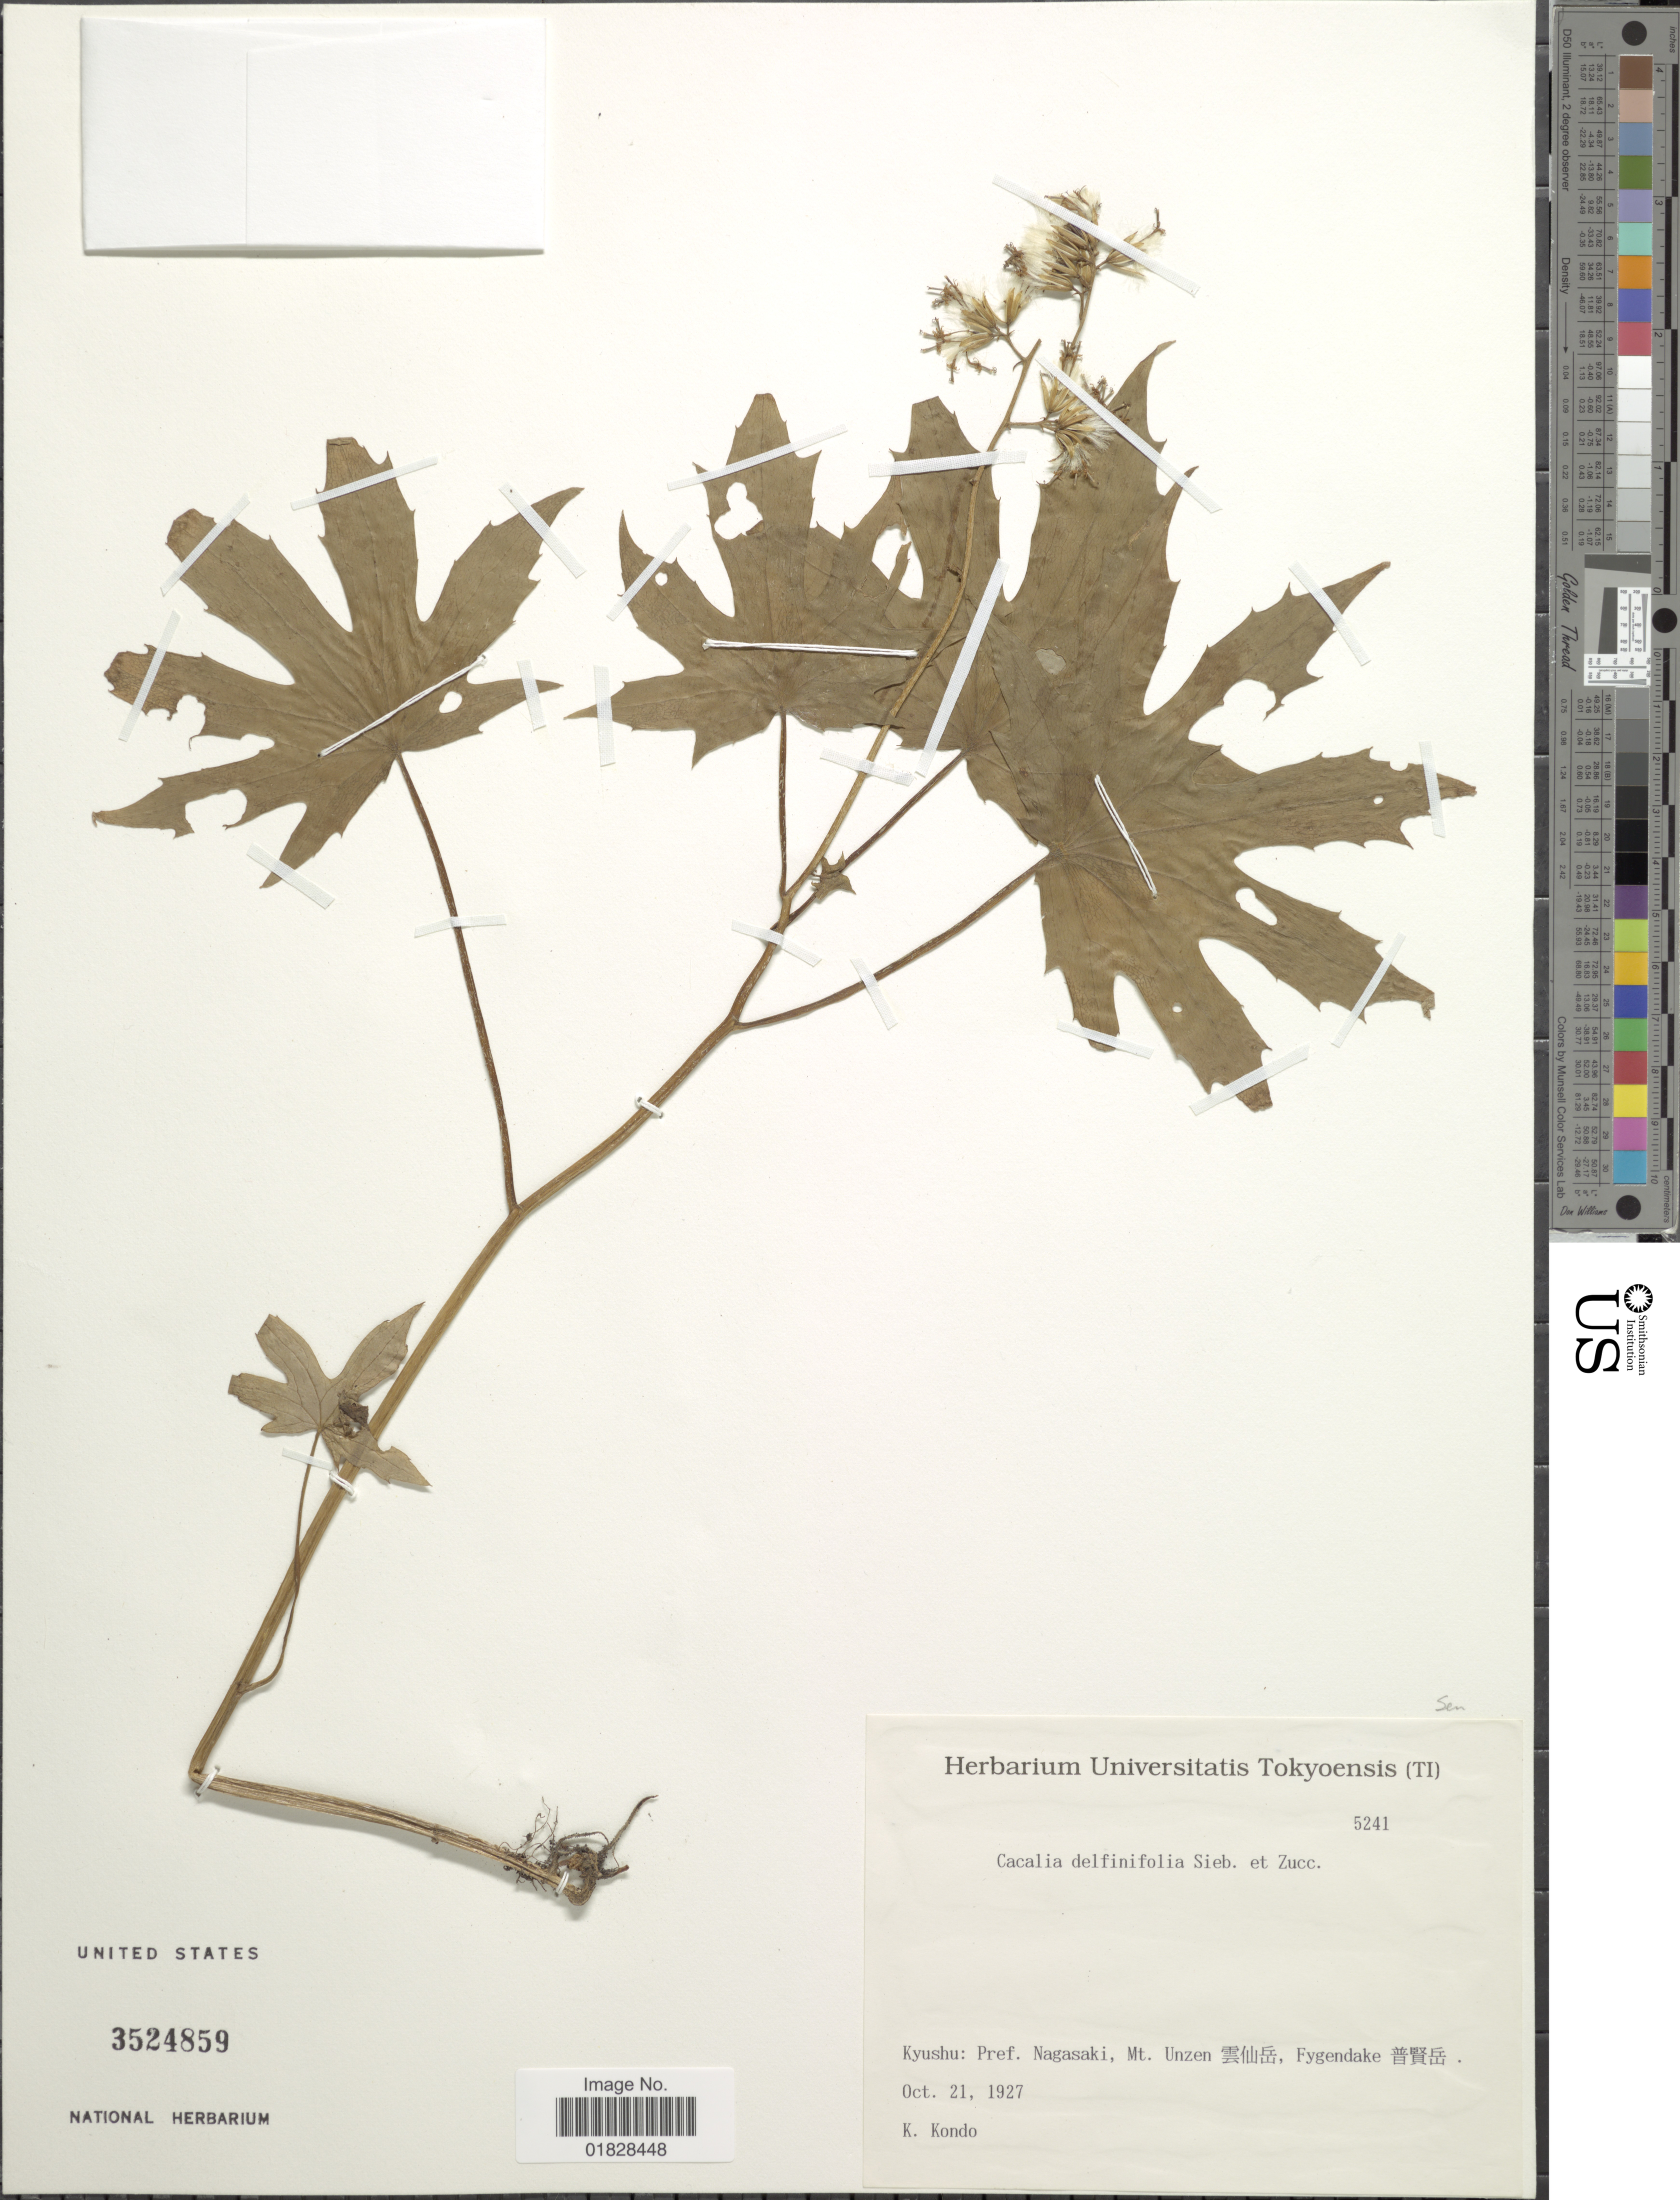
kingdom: Plantae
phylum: Tracheophyta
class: Magnoliopsida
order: Asterales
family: Asteraceae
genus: Parasenecio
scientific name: Parasenecio delphiniifolia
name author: H. Koyama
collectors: K. Kondo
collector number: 5241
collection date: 1927-10-21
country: Japan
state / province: Nagasaki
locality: Kyushu: Pref. Nagasaki, Mt. Unzen X, Fygendake X..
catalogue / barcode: US 3524859